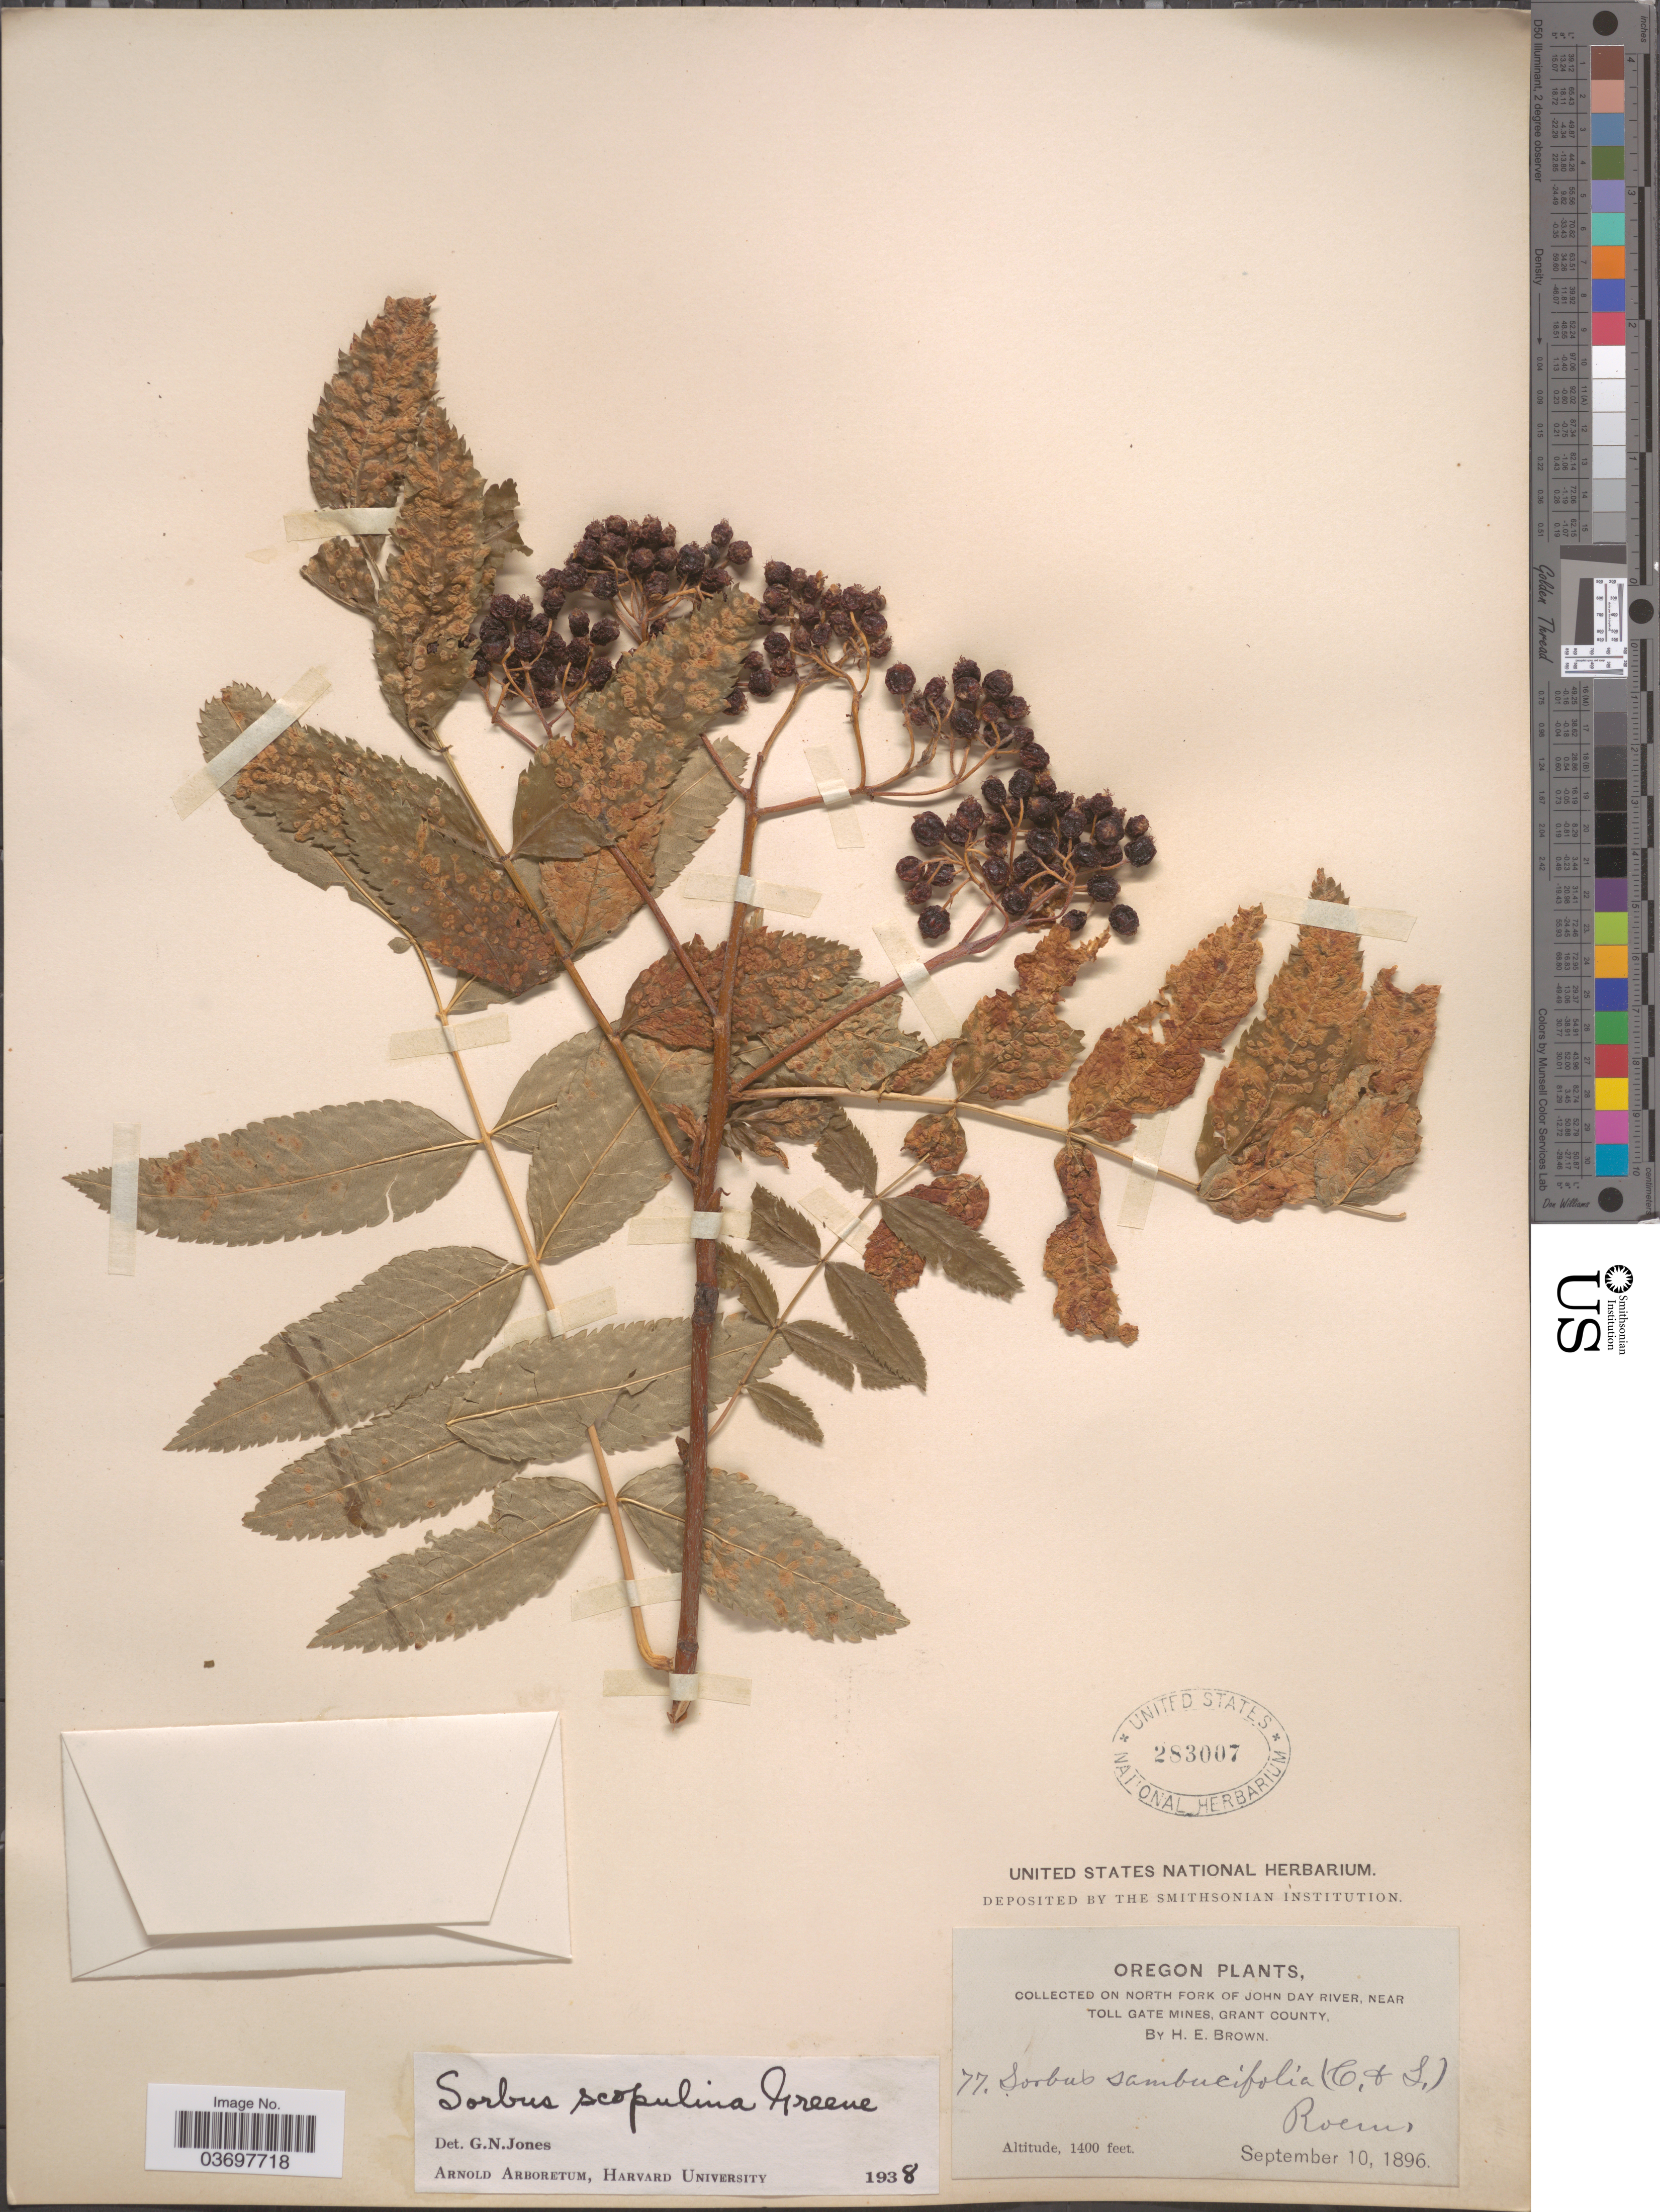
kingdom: Plantae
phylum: Tracheophyta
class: Magnoliopsida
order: Rosales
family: Rosaceae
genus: Sorbus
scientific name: Sorbus scopulina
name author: Greene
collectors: H. E. Brown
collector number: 77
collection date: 1896-09-10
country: United States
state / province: Oregon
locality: On North Fork of John Day River, near Toll Gate Mines, Grant County.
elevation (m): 427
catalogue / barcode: US 283007